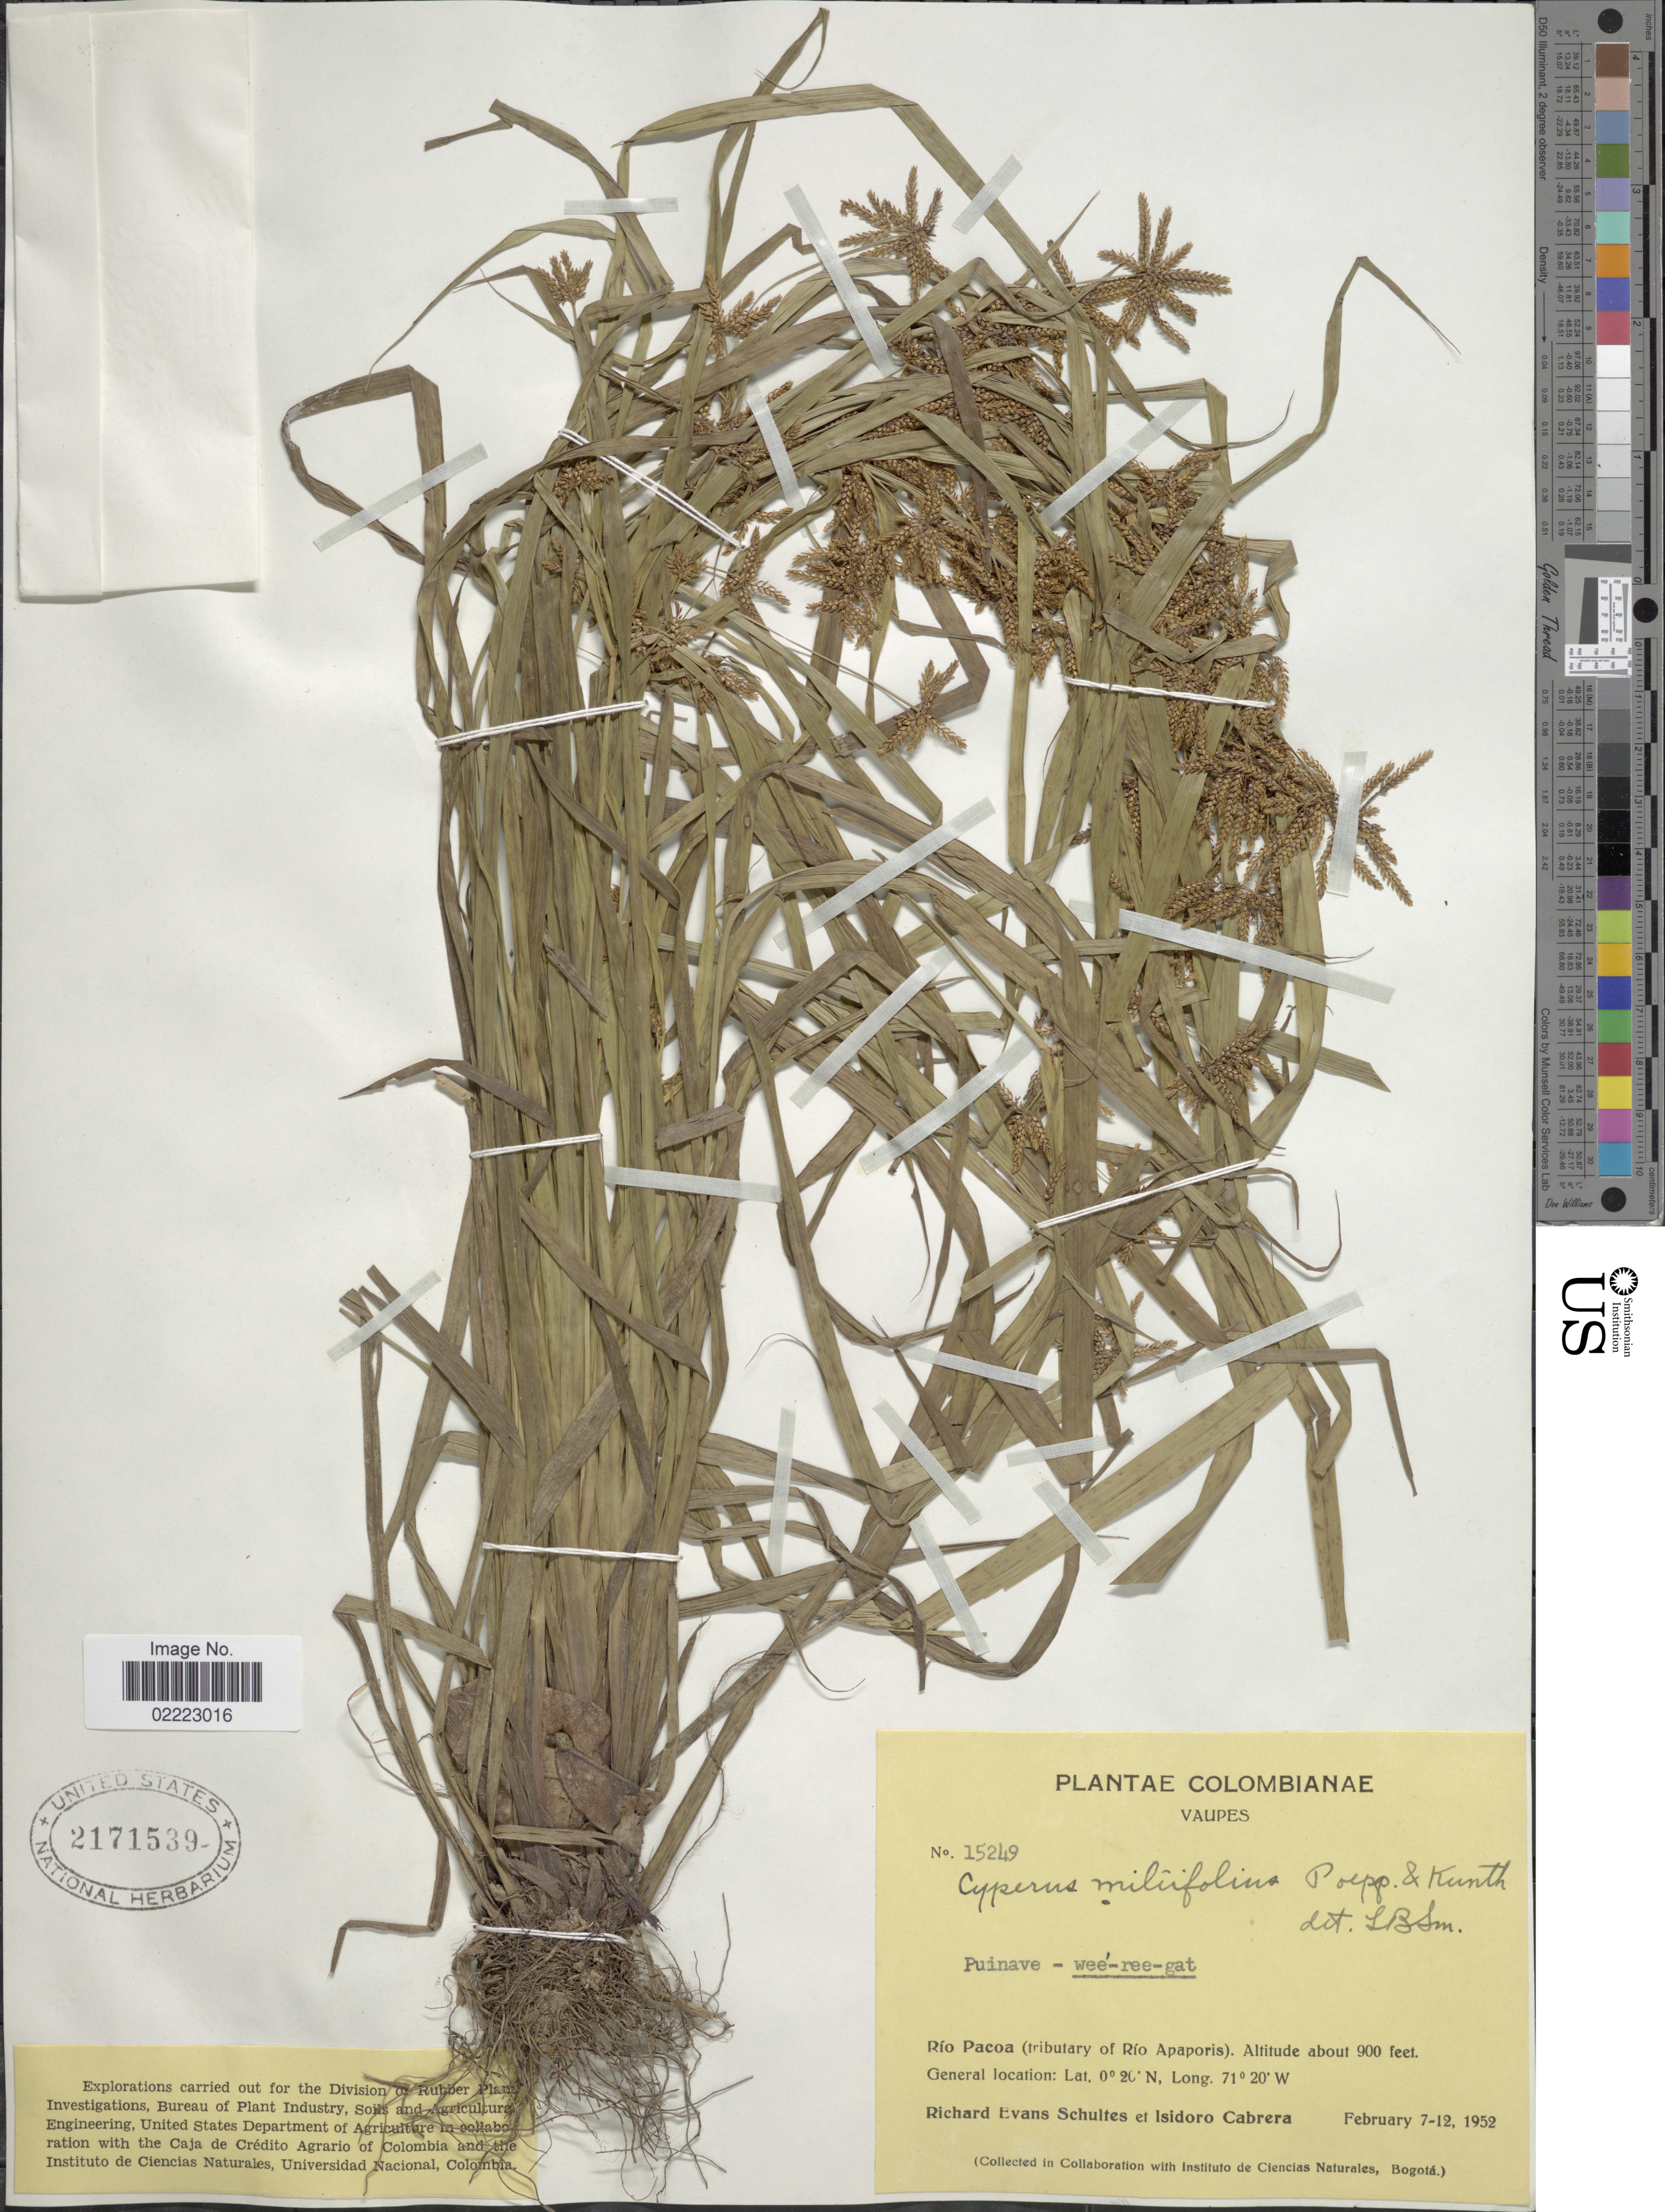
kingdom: Plantae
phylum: Tracheophyta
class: Liliopsida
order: Poales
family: Cyperaceae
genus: Cyperus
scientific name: Cyperus lacustris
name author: Schrad. ex Nees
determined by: Tucker, G. C.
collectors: R. E. Schultes & I. Cabrera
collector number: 15249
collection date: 1952-02-07/1952-02-12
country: Colombia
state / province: Vaupés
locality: Rio Pacoa (tributary of Rio Apaporis)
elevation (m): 274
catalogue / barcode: US 2171539